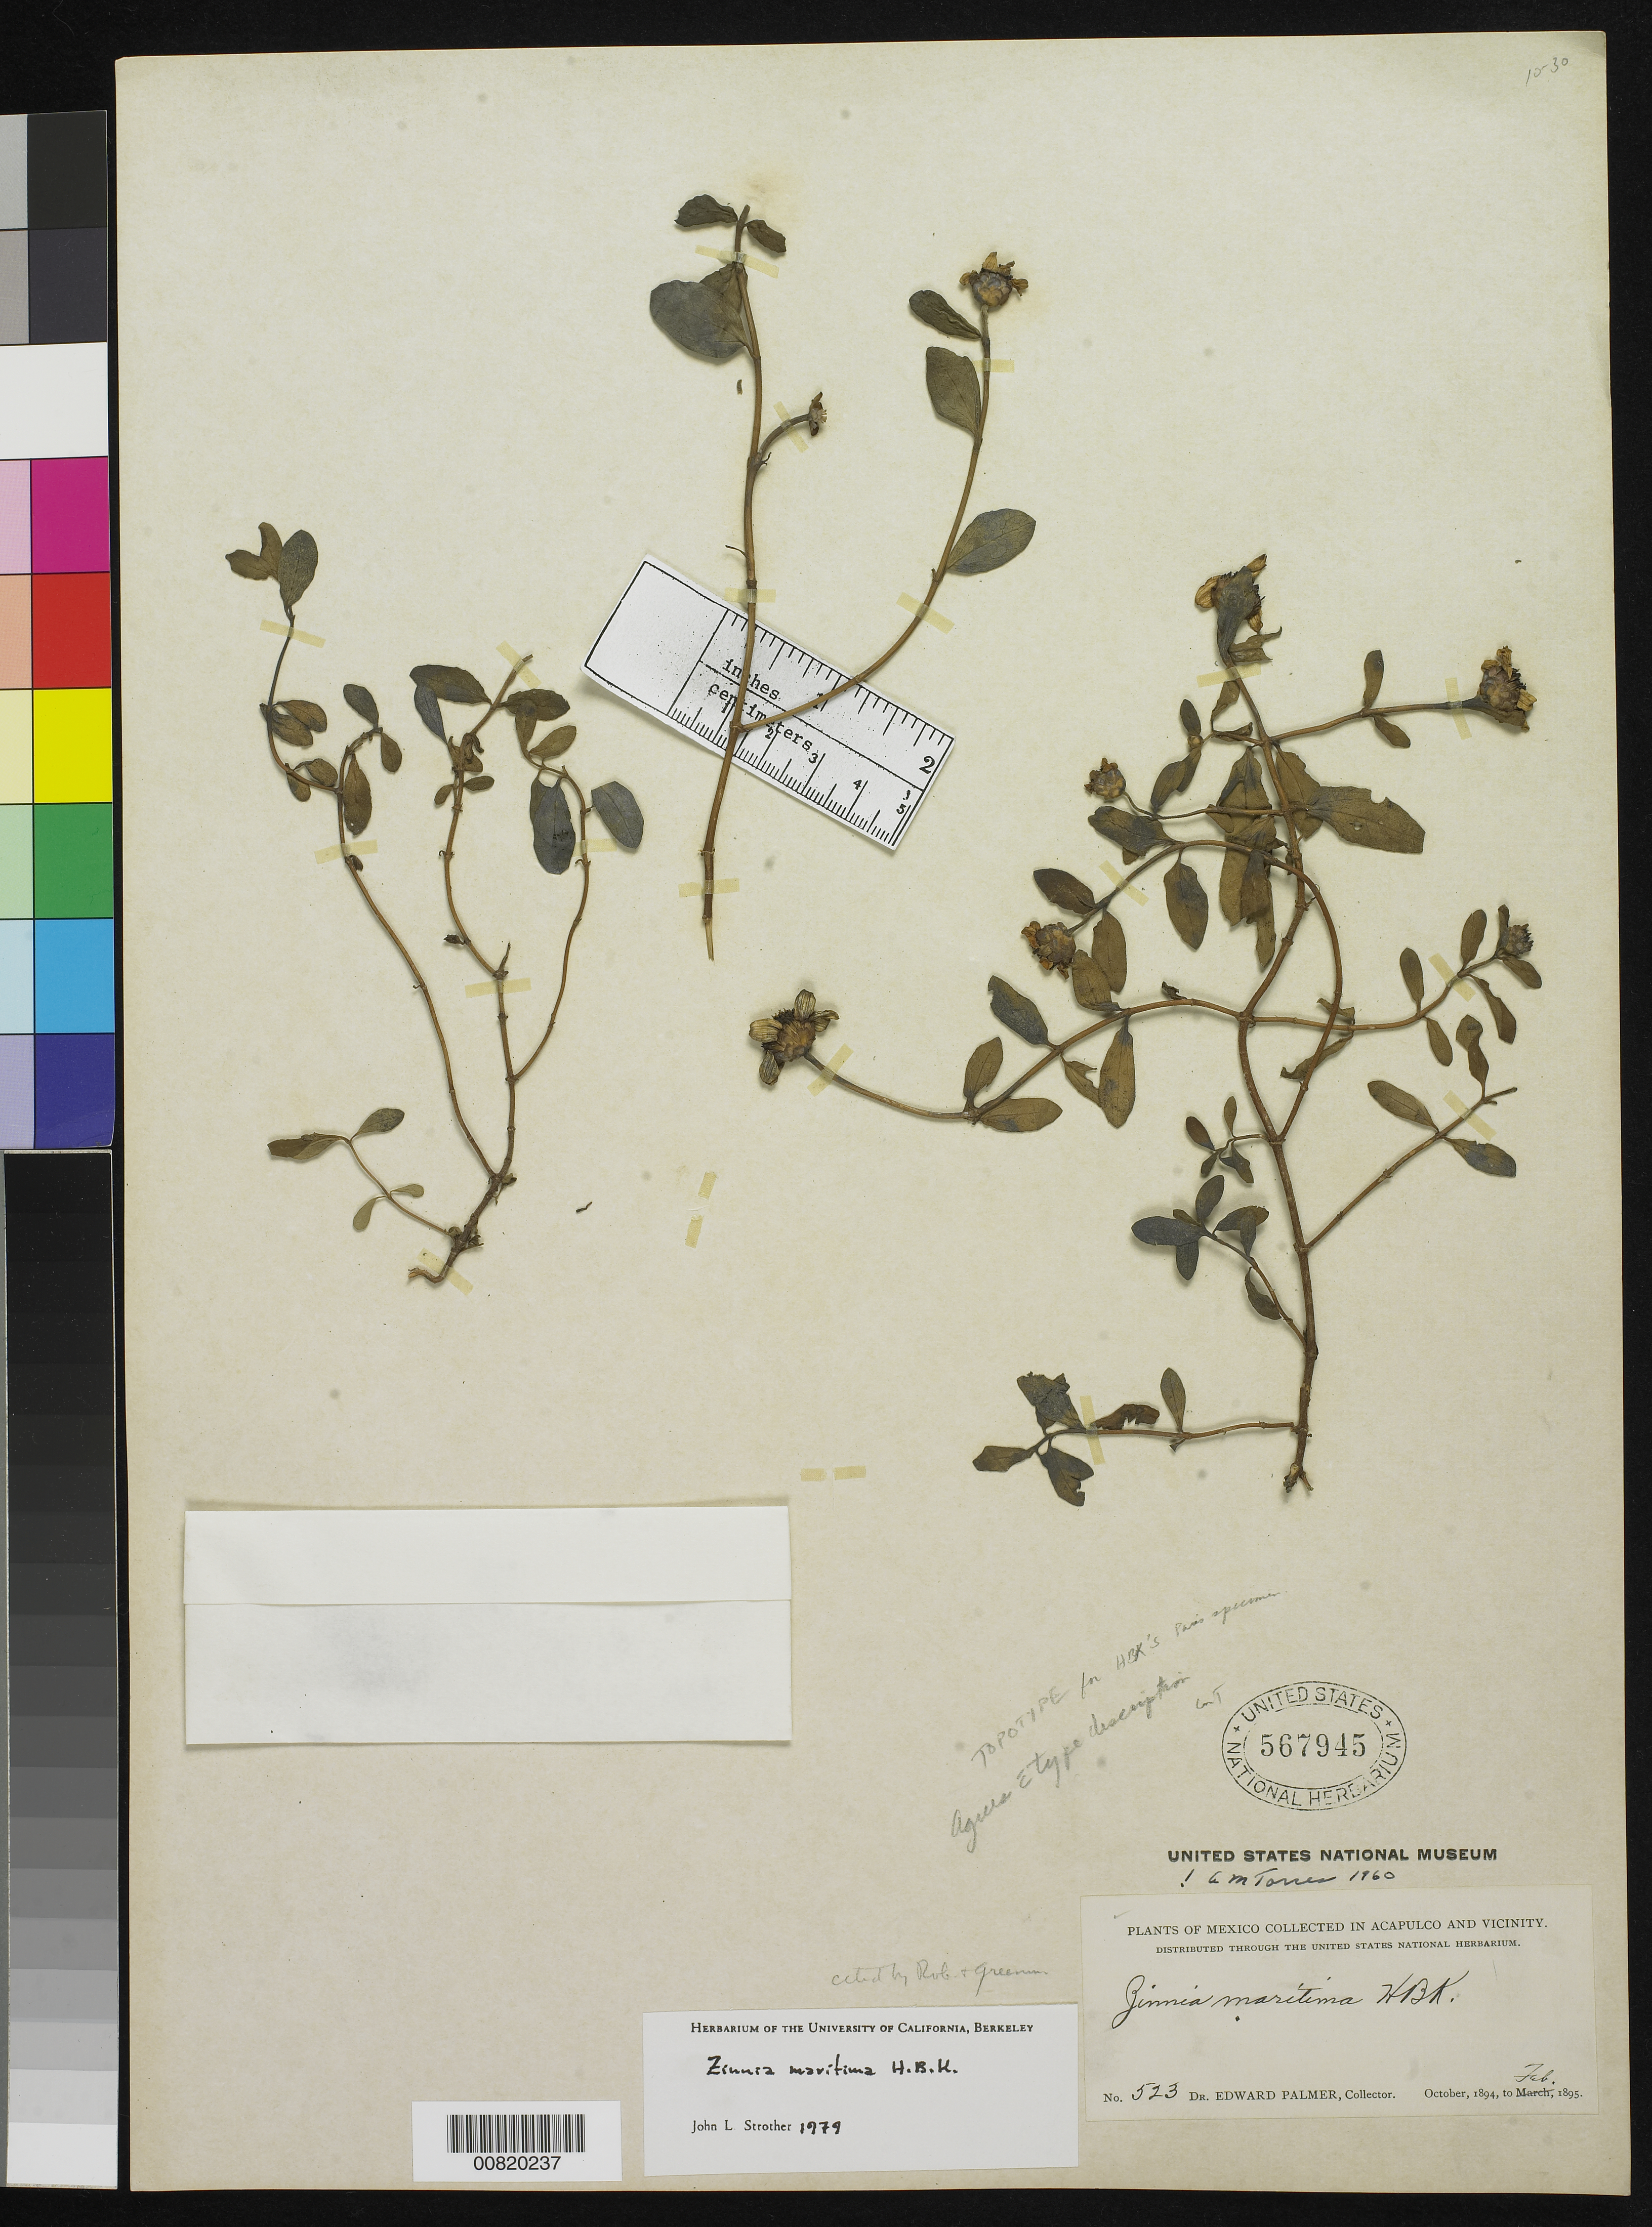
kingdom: Plantae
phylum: Tracheophyta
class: Magnoliopsida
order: Asterales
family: Asteraceae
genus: Zinnia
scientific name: Zinnia maritima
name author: Kunth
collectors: E. Palmer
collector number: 523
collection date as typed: Oct 1894 to -- Feb 1895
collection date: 1894-10/1895-02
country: Mexico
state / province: Guerrero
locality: Acapulco, Guerrero and vicinity.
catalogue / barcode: US 567945